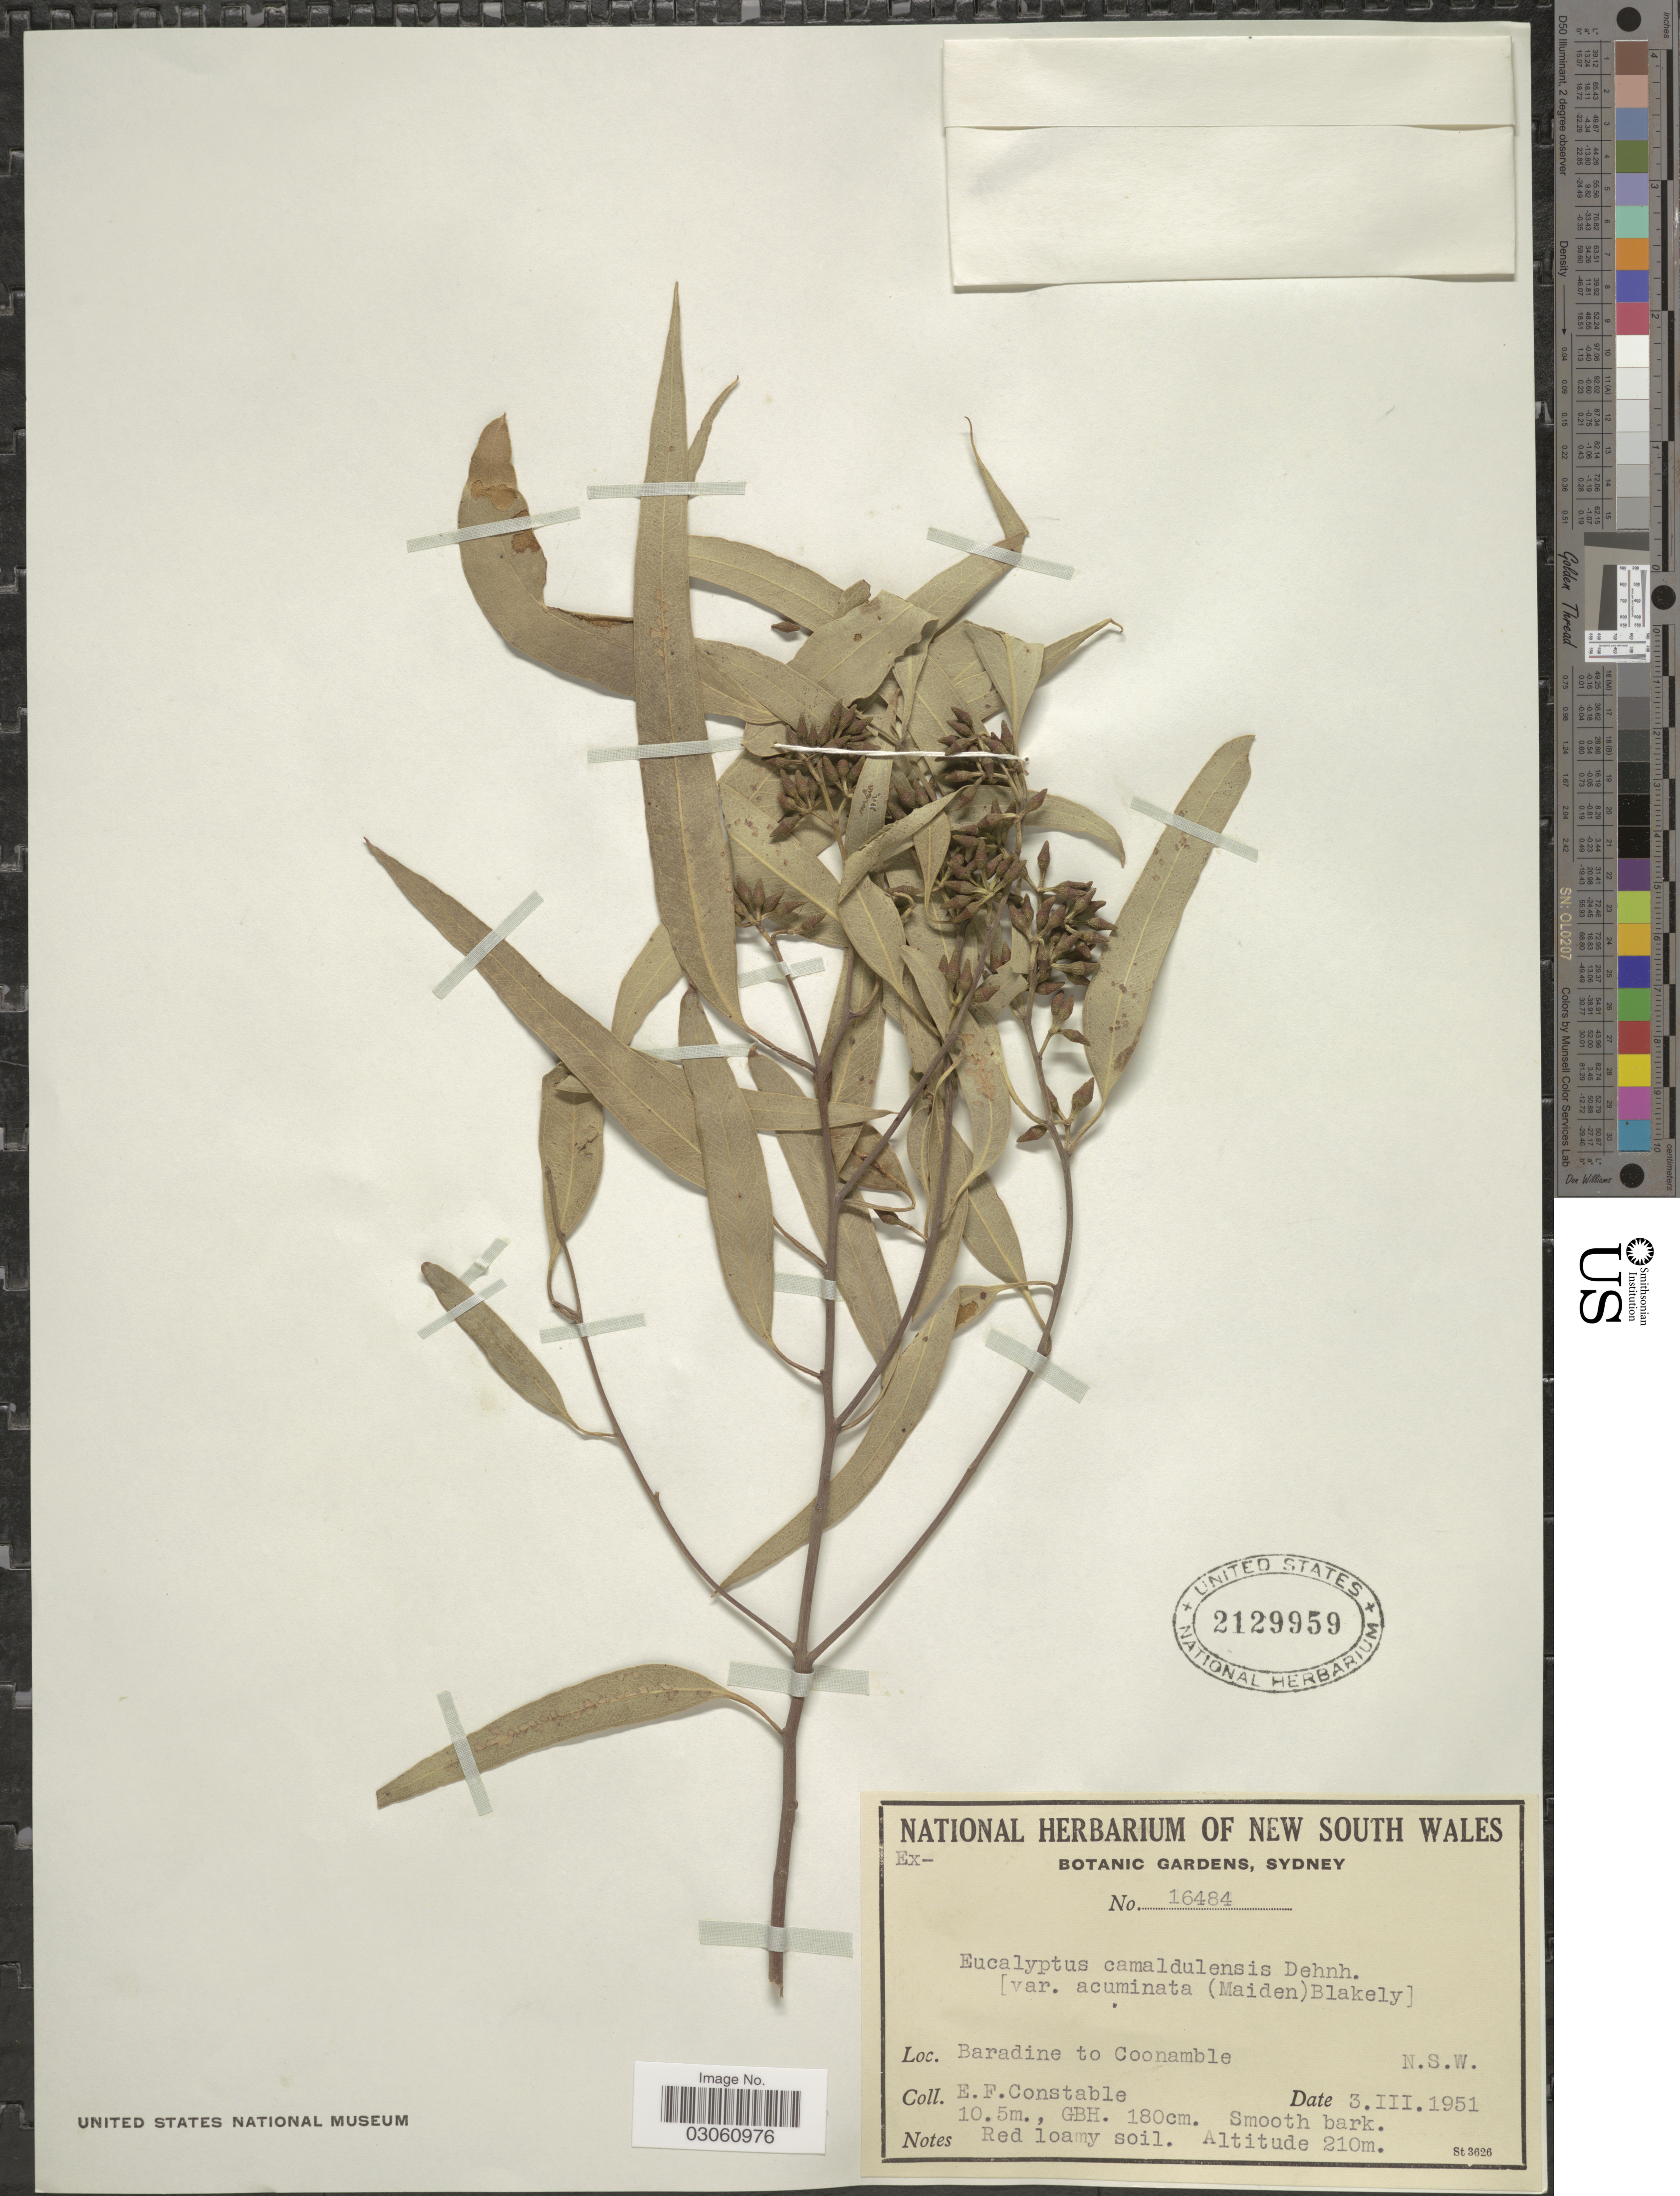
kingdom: Plantae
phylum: Tracheophyta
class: Magnoliopsida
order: Myrtales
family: Myrtaceae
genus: Eucalyptus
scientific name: Eucalyptus camaldulensis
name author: Dehnh.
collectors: E. F. Constable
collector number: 16484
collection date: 1951-03-03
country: Australia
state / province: New South Wales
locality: Baradine to Coonamble.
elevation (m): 210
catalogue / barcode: US 2129959